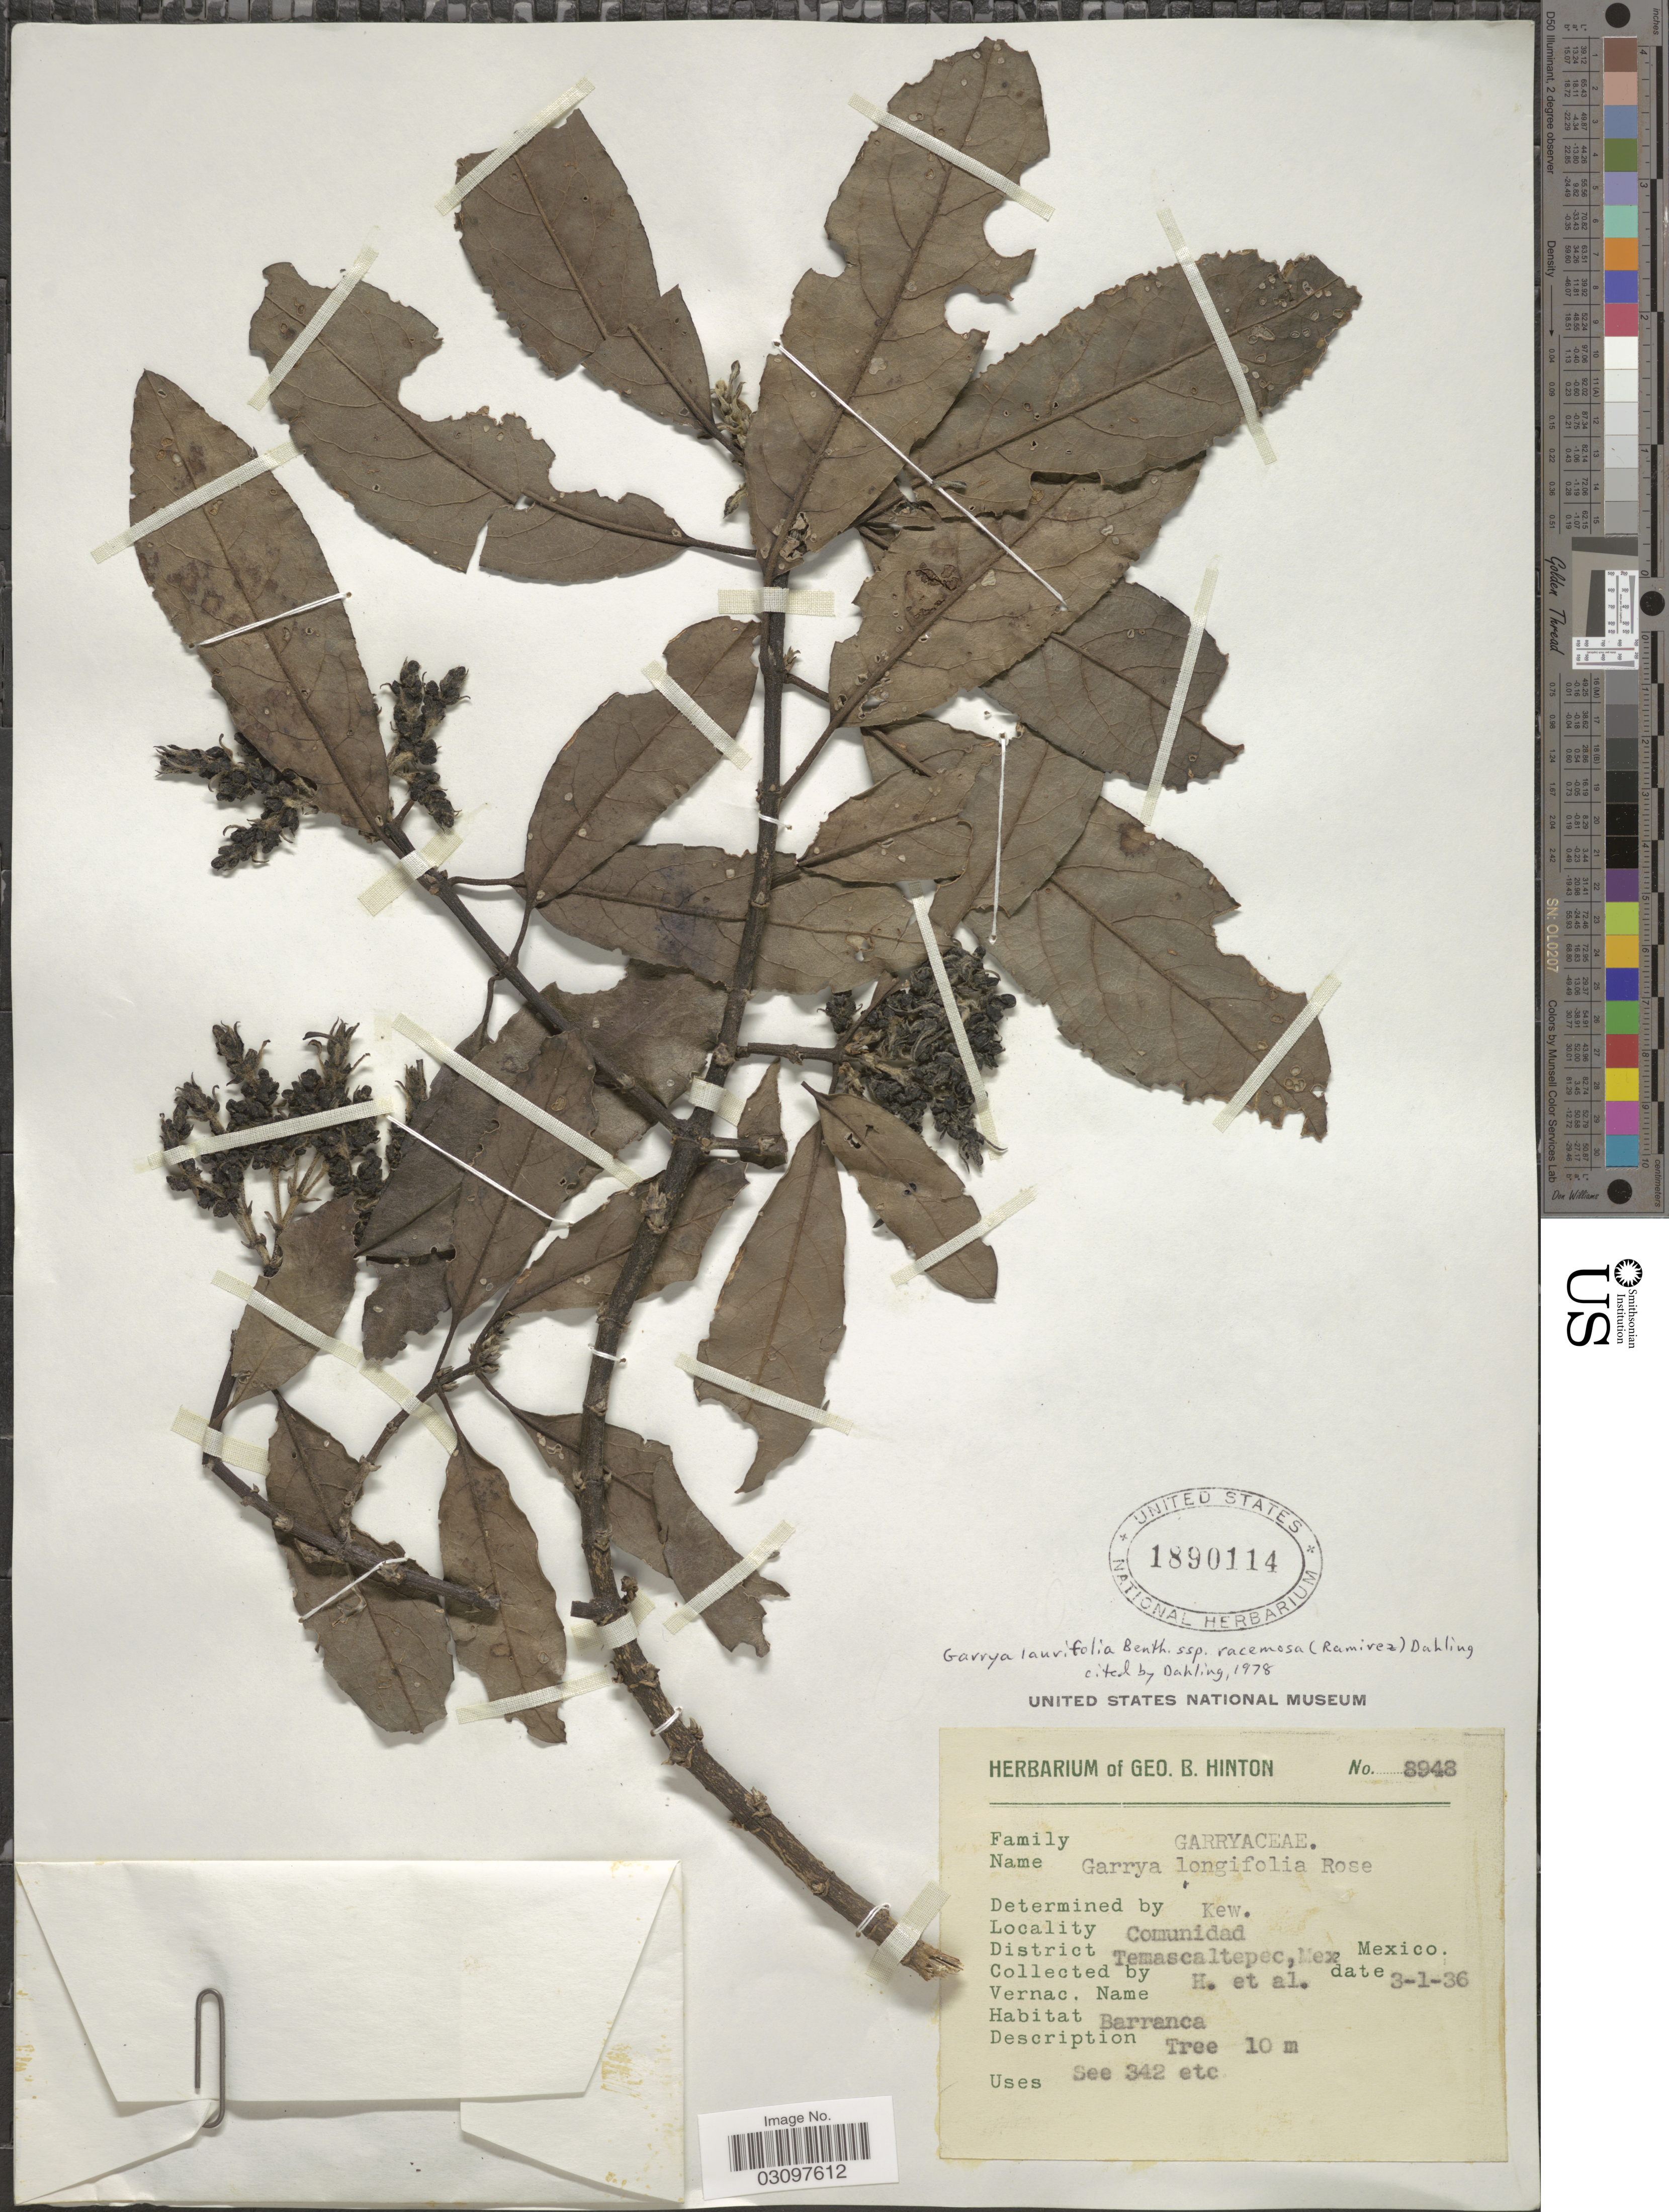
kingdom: Plantae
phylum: Tracheophyta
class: Magnoliopsida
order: Garryales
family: Garryaceae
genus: Garrya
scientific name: Garrya laurifolia subsp. racemosa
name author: (Ramírez) Dahling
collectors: G. B. Hinton & et al.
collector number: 8948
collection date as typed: Transcribed d/m/y: 3/1/36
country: Mexico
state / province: México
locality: Comunidad, District Temascaltepec.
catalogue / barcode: US 1890114